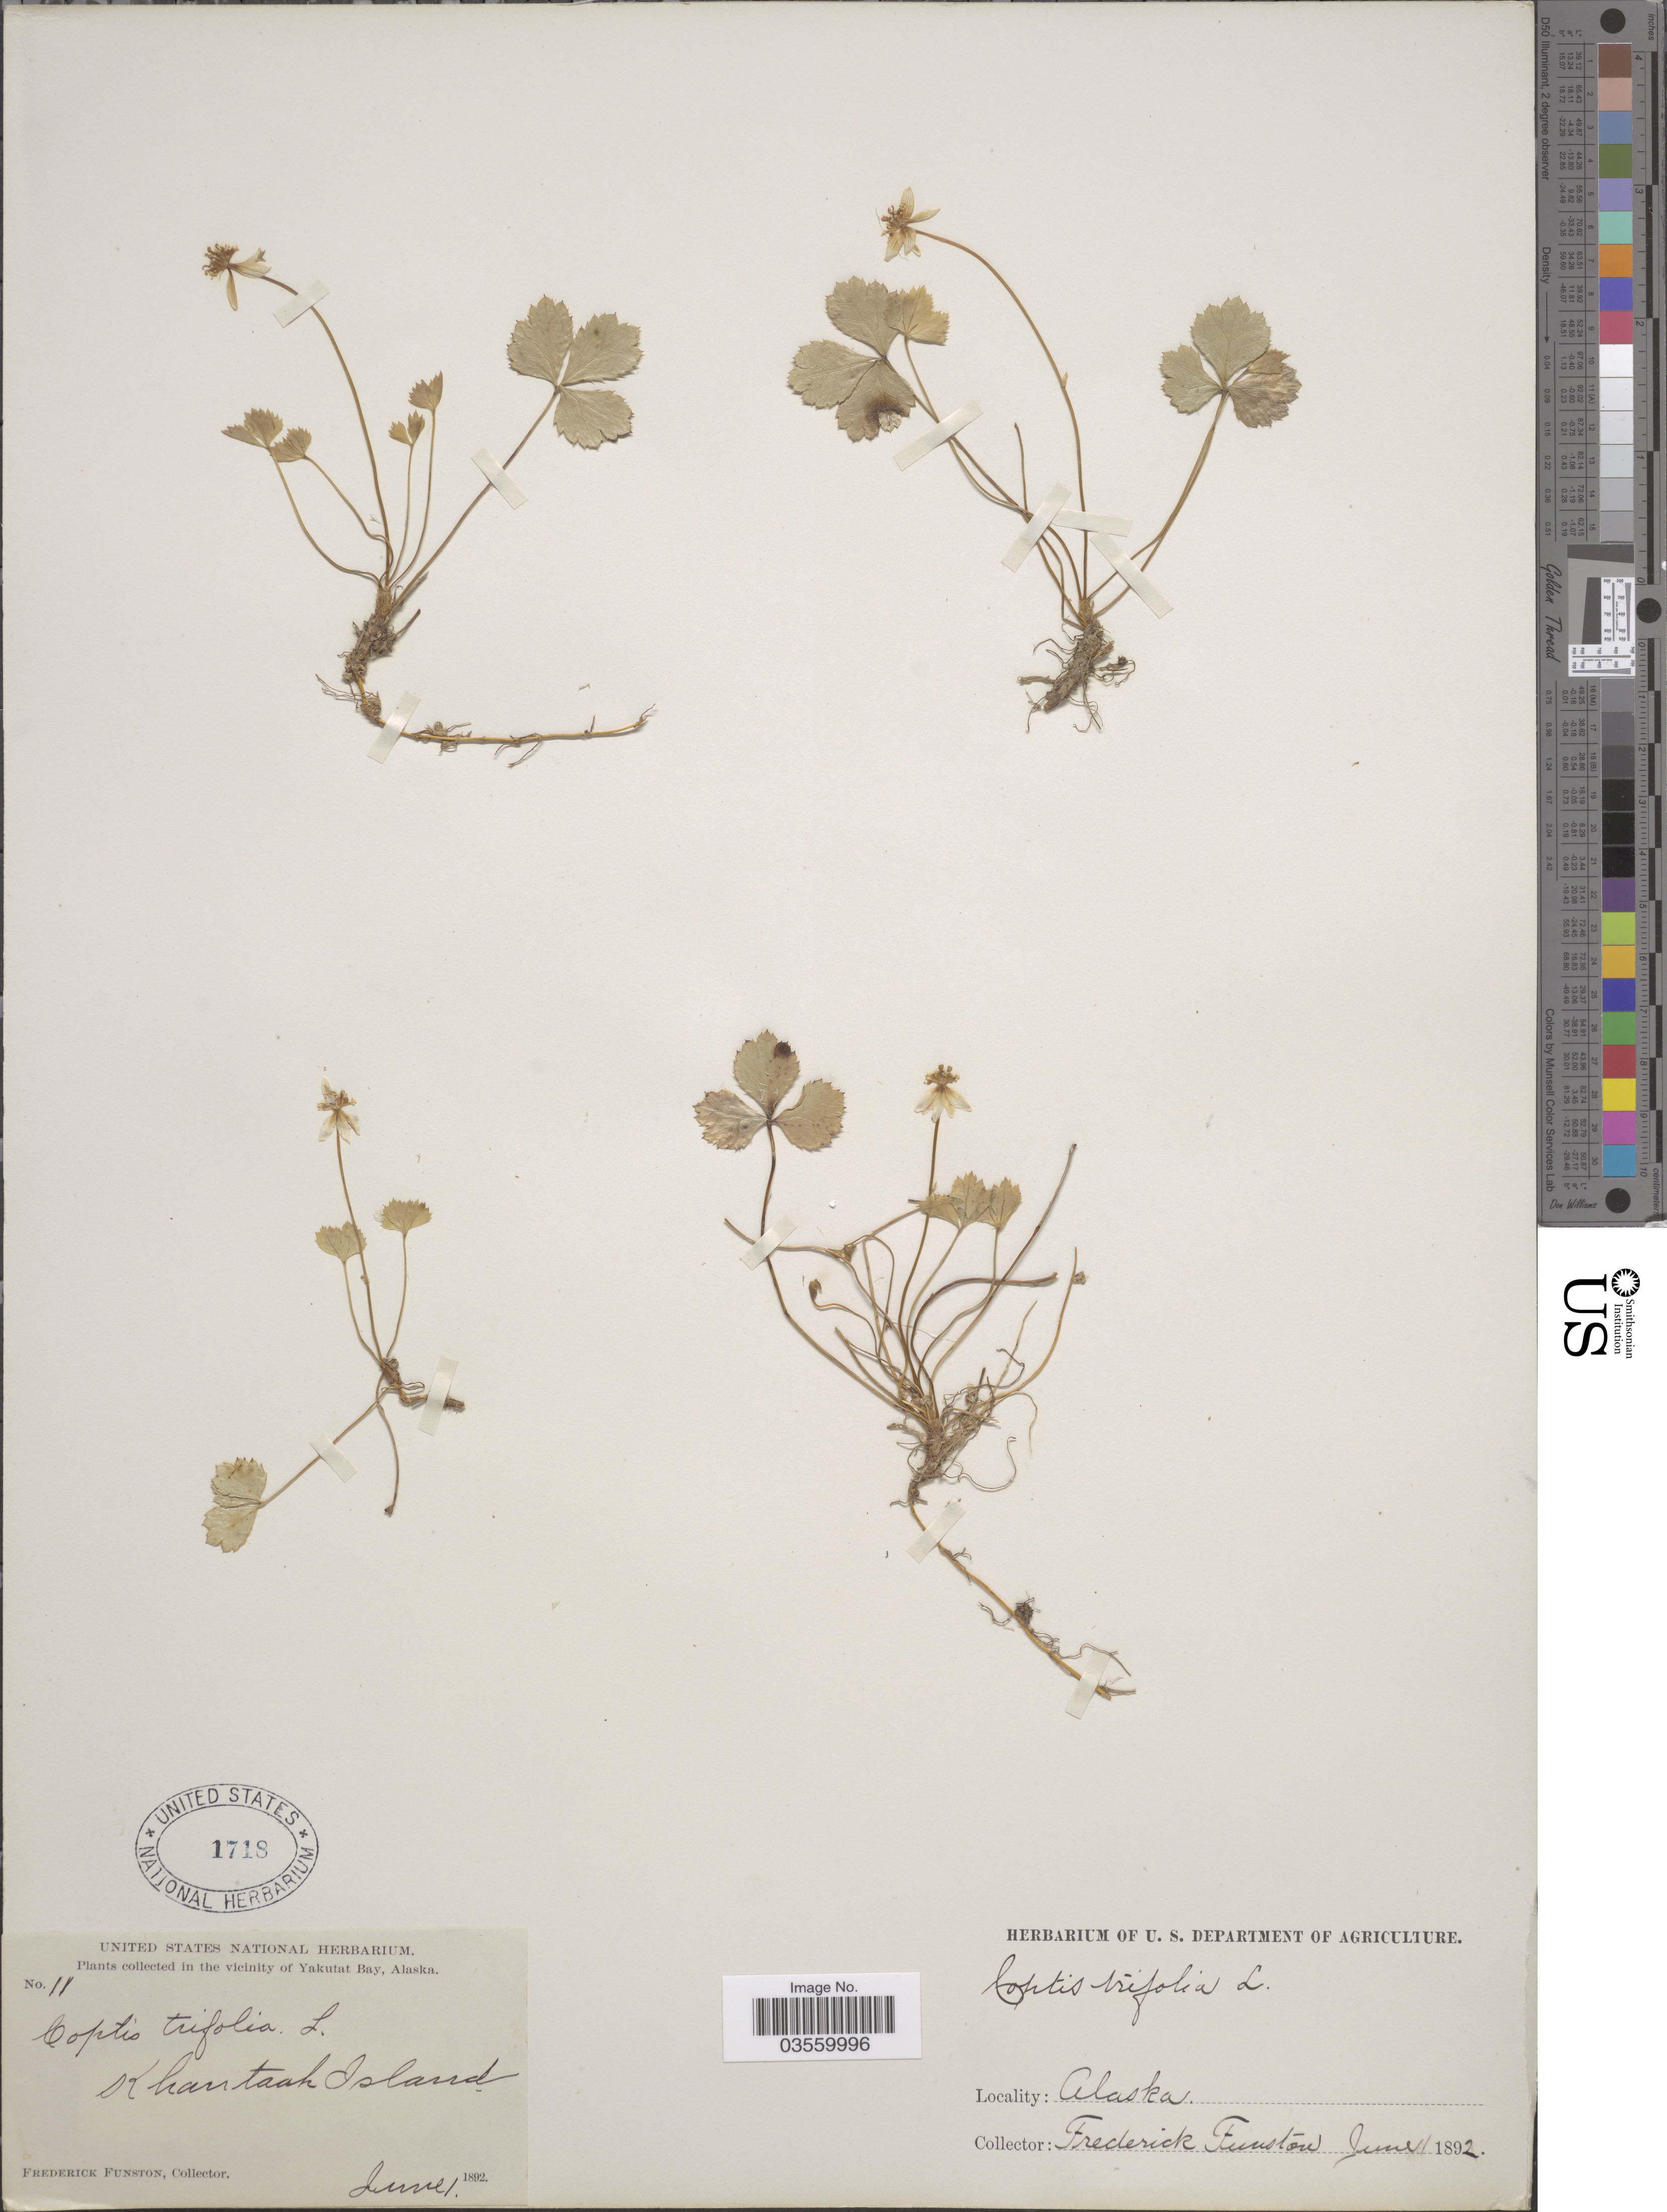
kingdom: Plantae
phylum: Tracheophyta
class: Magnoliopsida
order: Ranunculales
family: Ranunculaceae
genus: Coptis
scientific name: Coptis trifolia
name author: (L.) Salisb.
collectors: F. Funston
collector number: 11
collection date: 1892-06-01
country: United States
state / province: Alaska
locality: In the vicinity of Yakutat Bat. Khantaak Island.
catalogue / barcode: US 1718